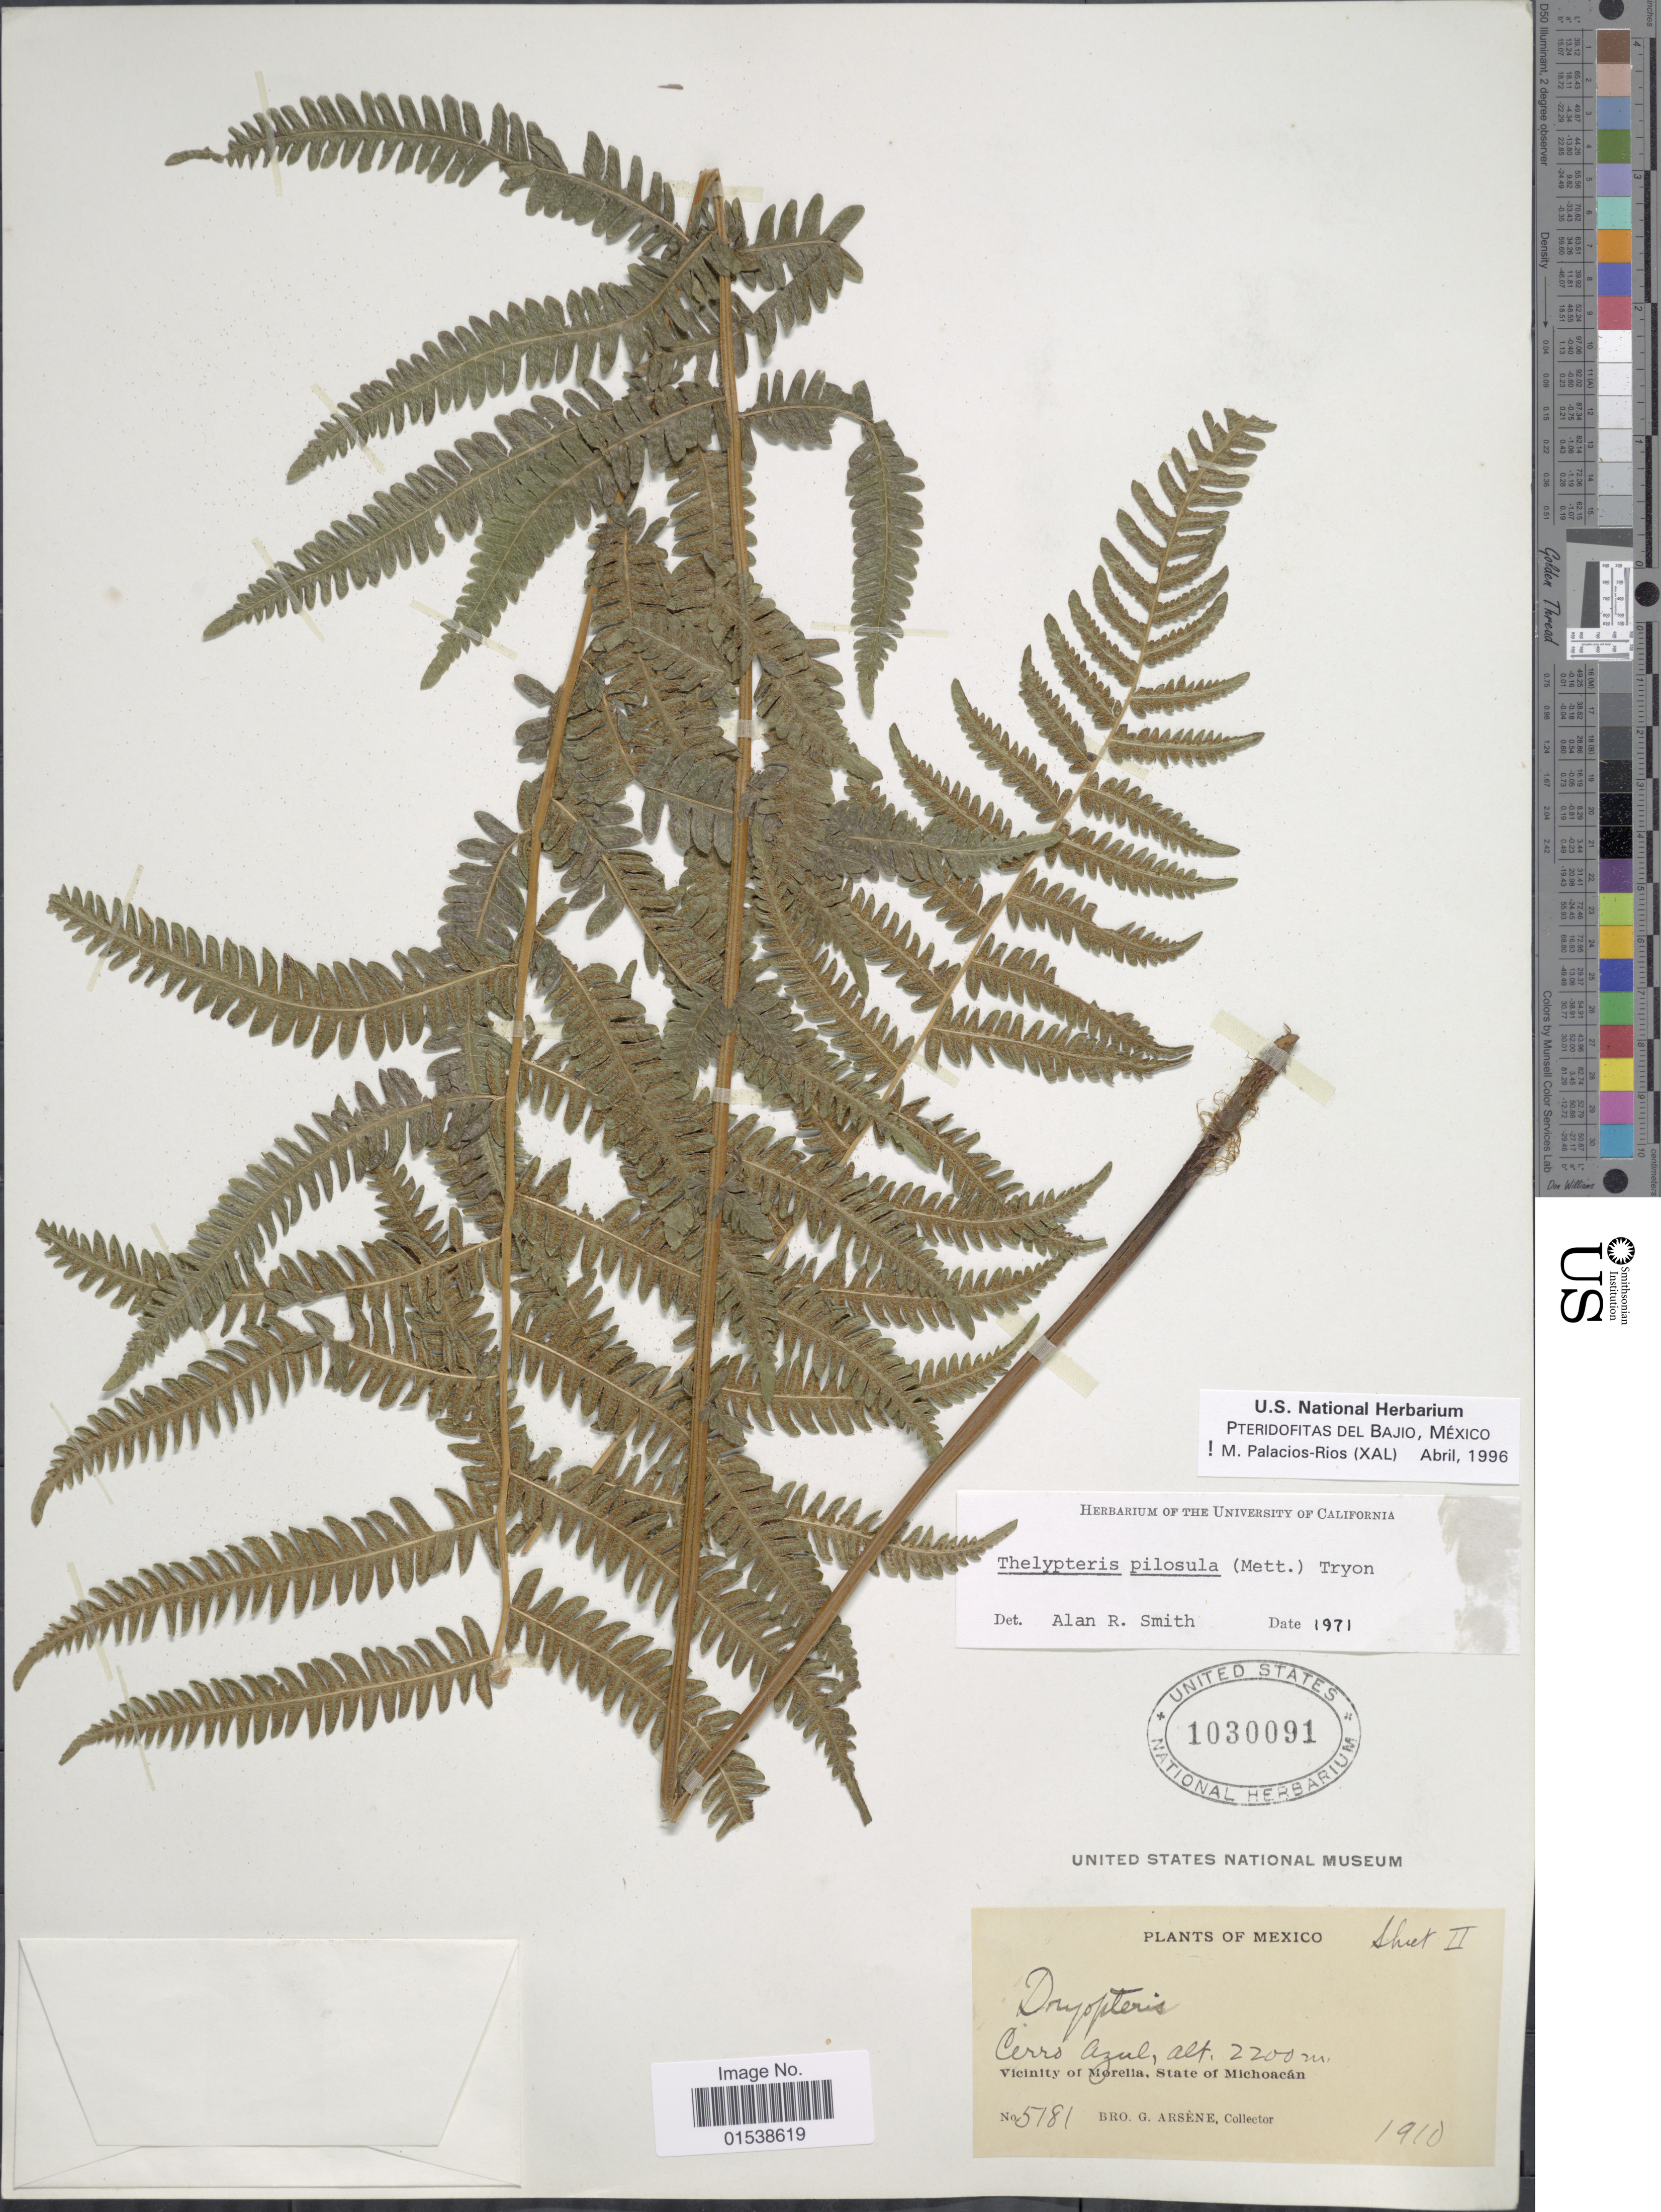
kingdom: Plantae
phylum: Tracheophyta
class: Polypodiopsida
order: Polypodiales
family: Thelypteridaceae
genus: Amauropelta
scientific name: Amauropelta pilosula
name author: (Klotzsch & H. Karst.) Á. Löve & D. Löve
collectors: Bro. G. Arsène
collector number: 5181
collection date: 1910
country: Mexico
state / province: Michoacán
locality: Cerro Azul, Vicinity of Morelia, State of Michoacan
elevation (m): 2200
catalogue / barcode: US 1030091